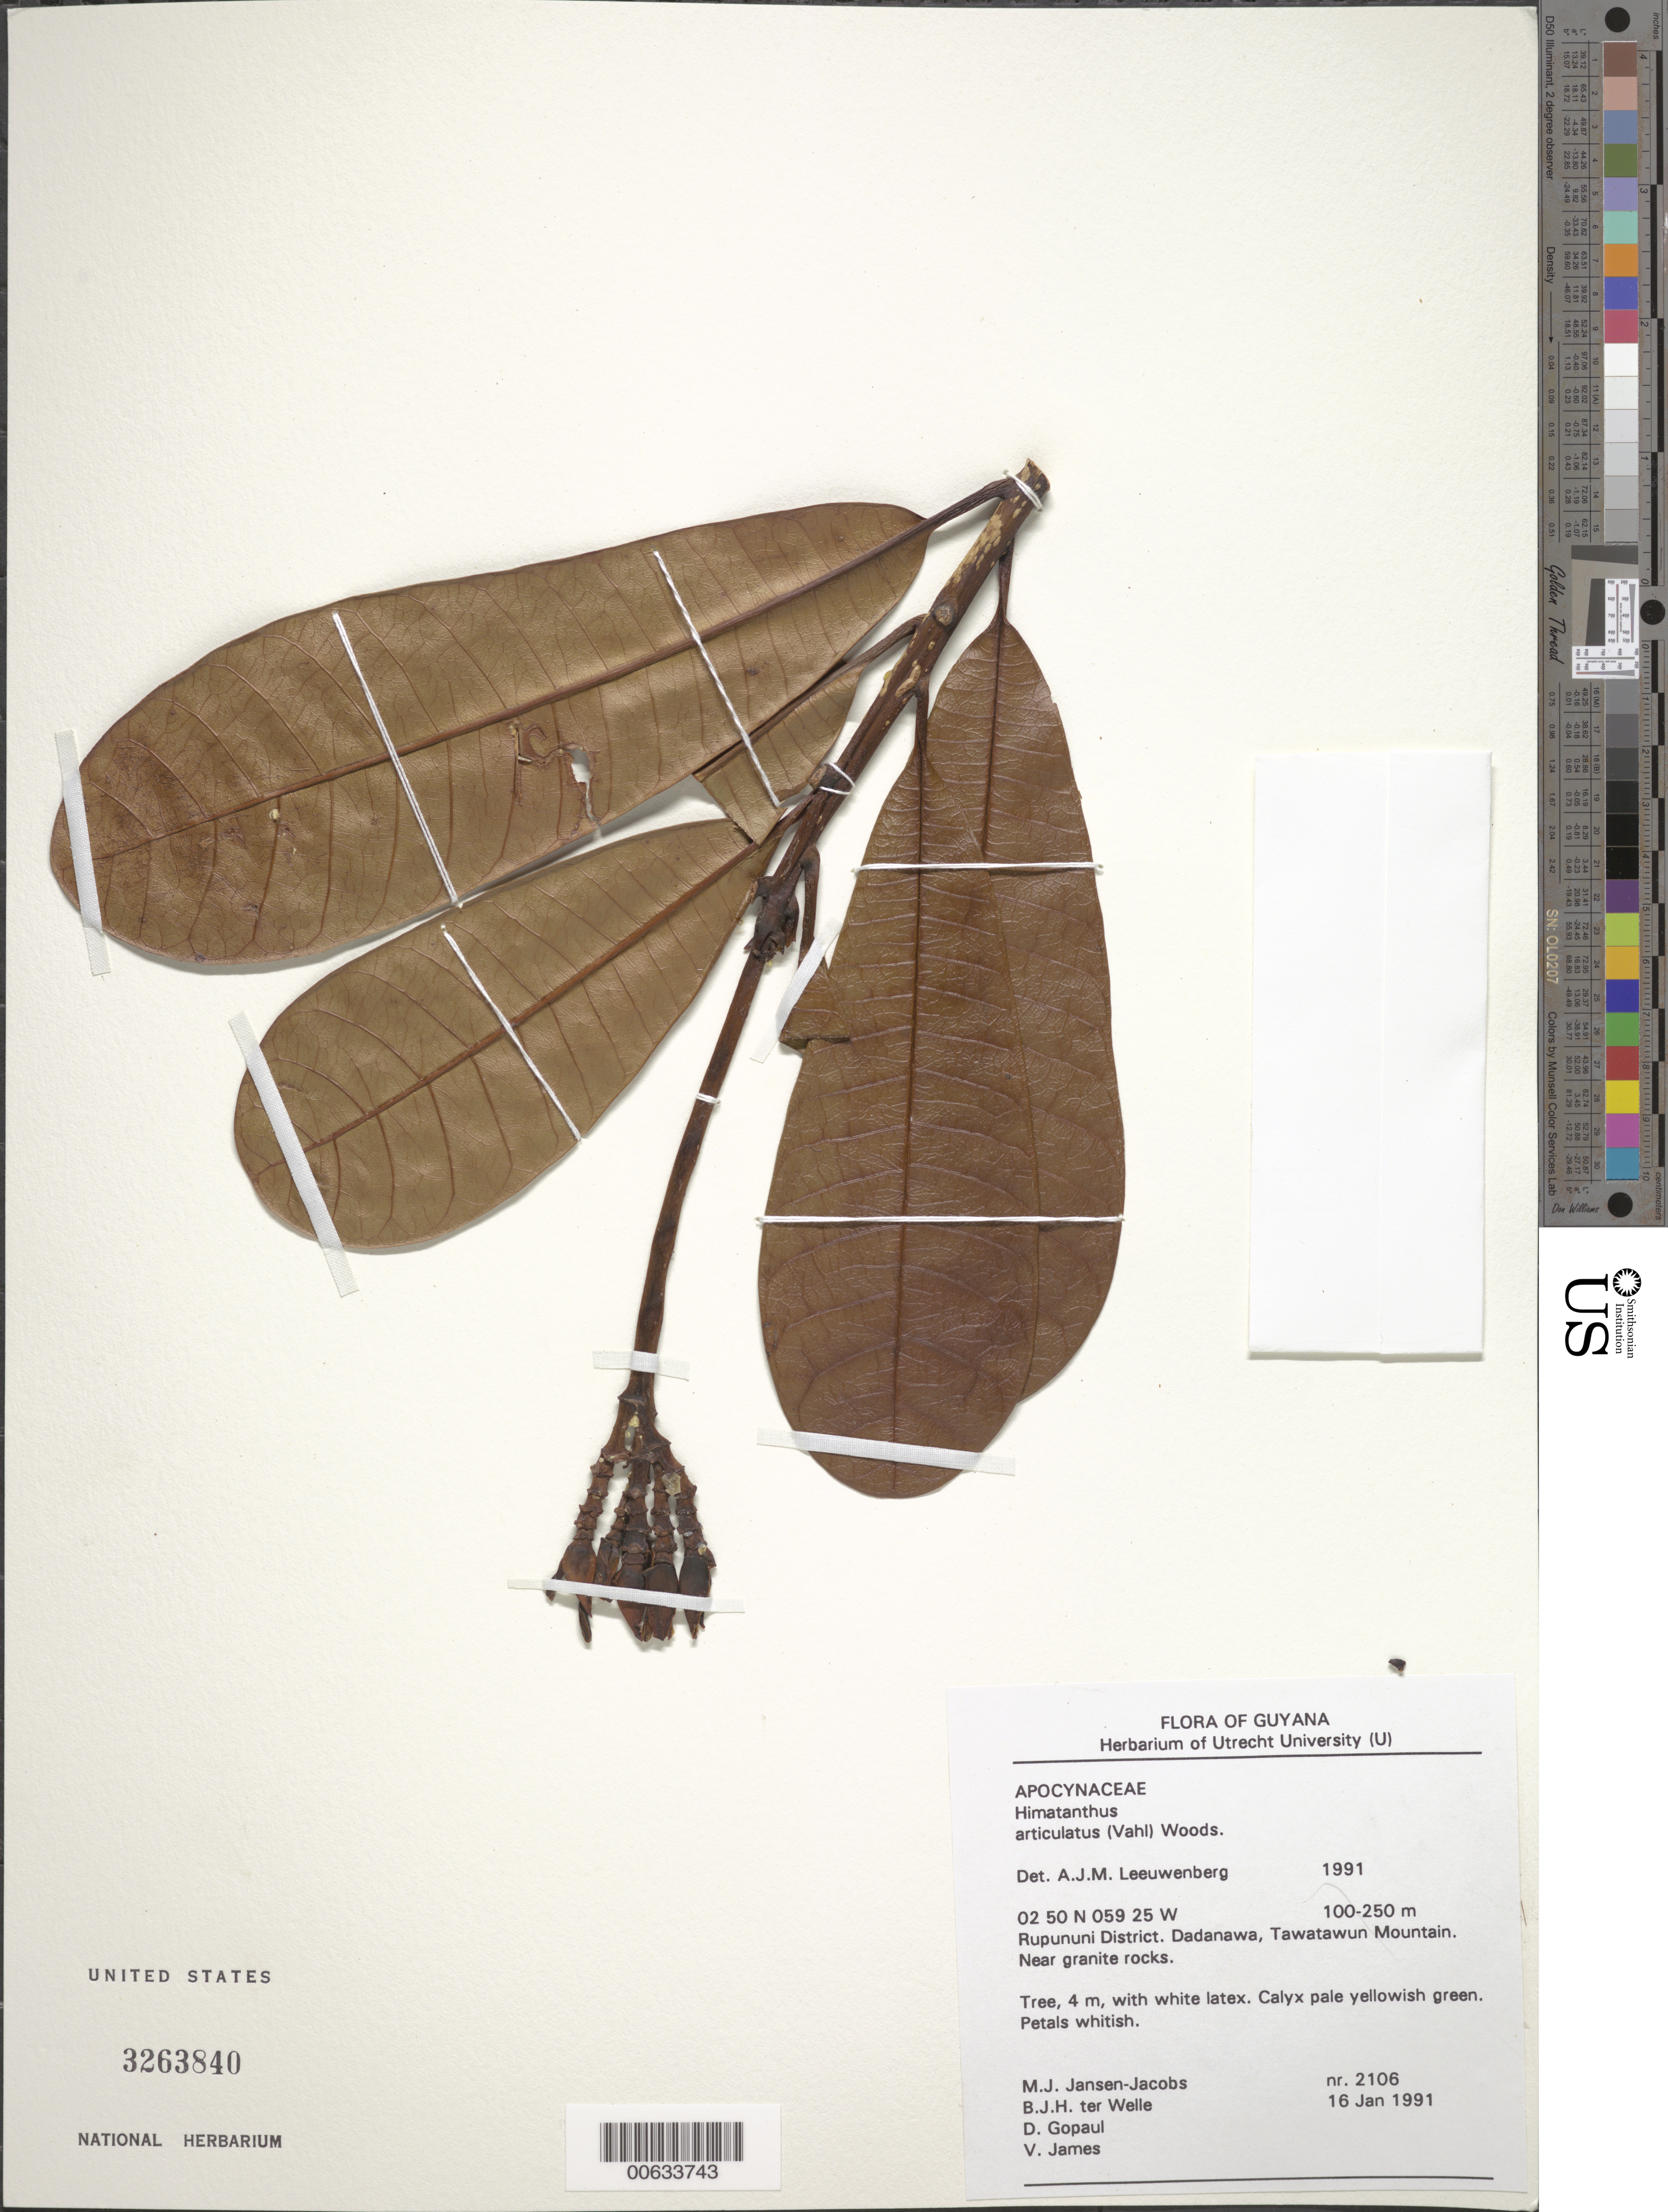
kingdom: Plantae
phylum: Tracheophyta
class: Magnoliopsida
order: Gentianales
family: Apocynaceae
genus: Himatanthus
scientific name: Himatanthus articulatus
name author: (Vahl) Woodson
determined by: Leeuwenberg, A. J. M.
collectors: M. J. Jansen-Jacobs, B. Welle, D. Gopaul & V. James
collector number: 2106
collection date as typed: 16-Jan-91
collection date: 1991-01-16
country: Guyana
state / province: U. Takutu-U. Essequibo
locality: Tawatawun Mountain, Dadanawa, Rupununi District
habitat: Near granite rocks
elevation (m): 100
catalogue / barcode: US 3263840